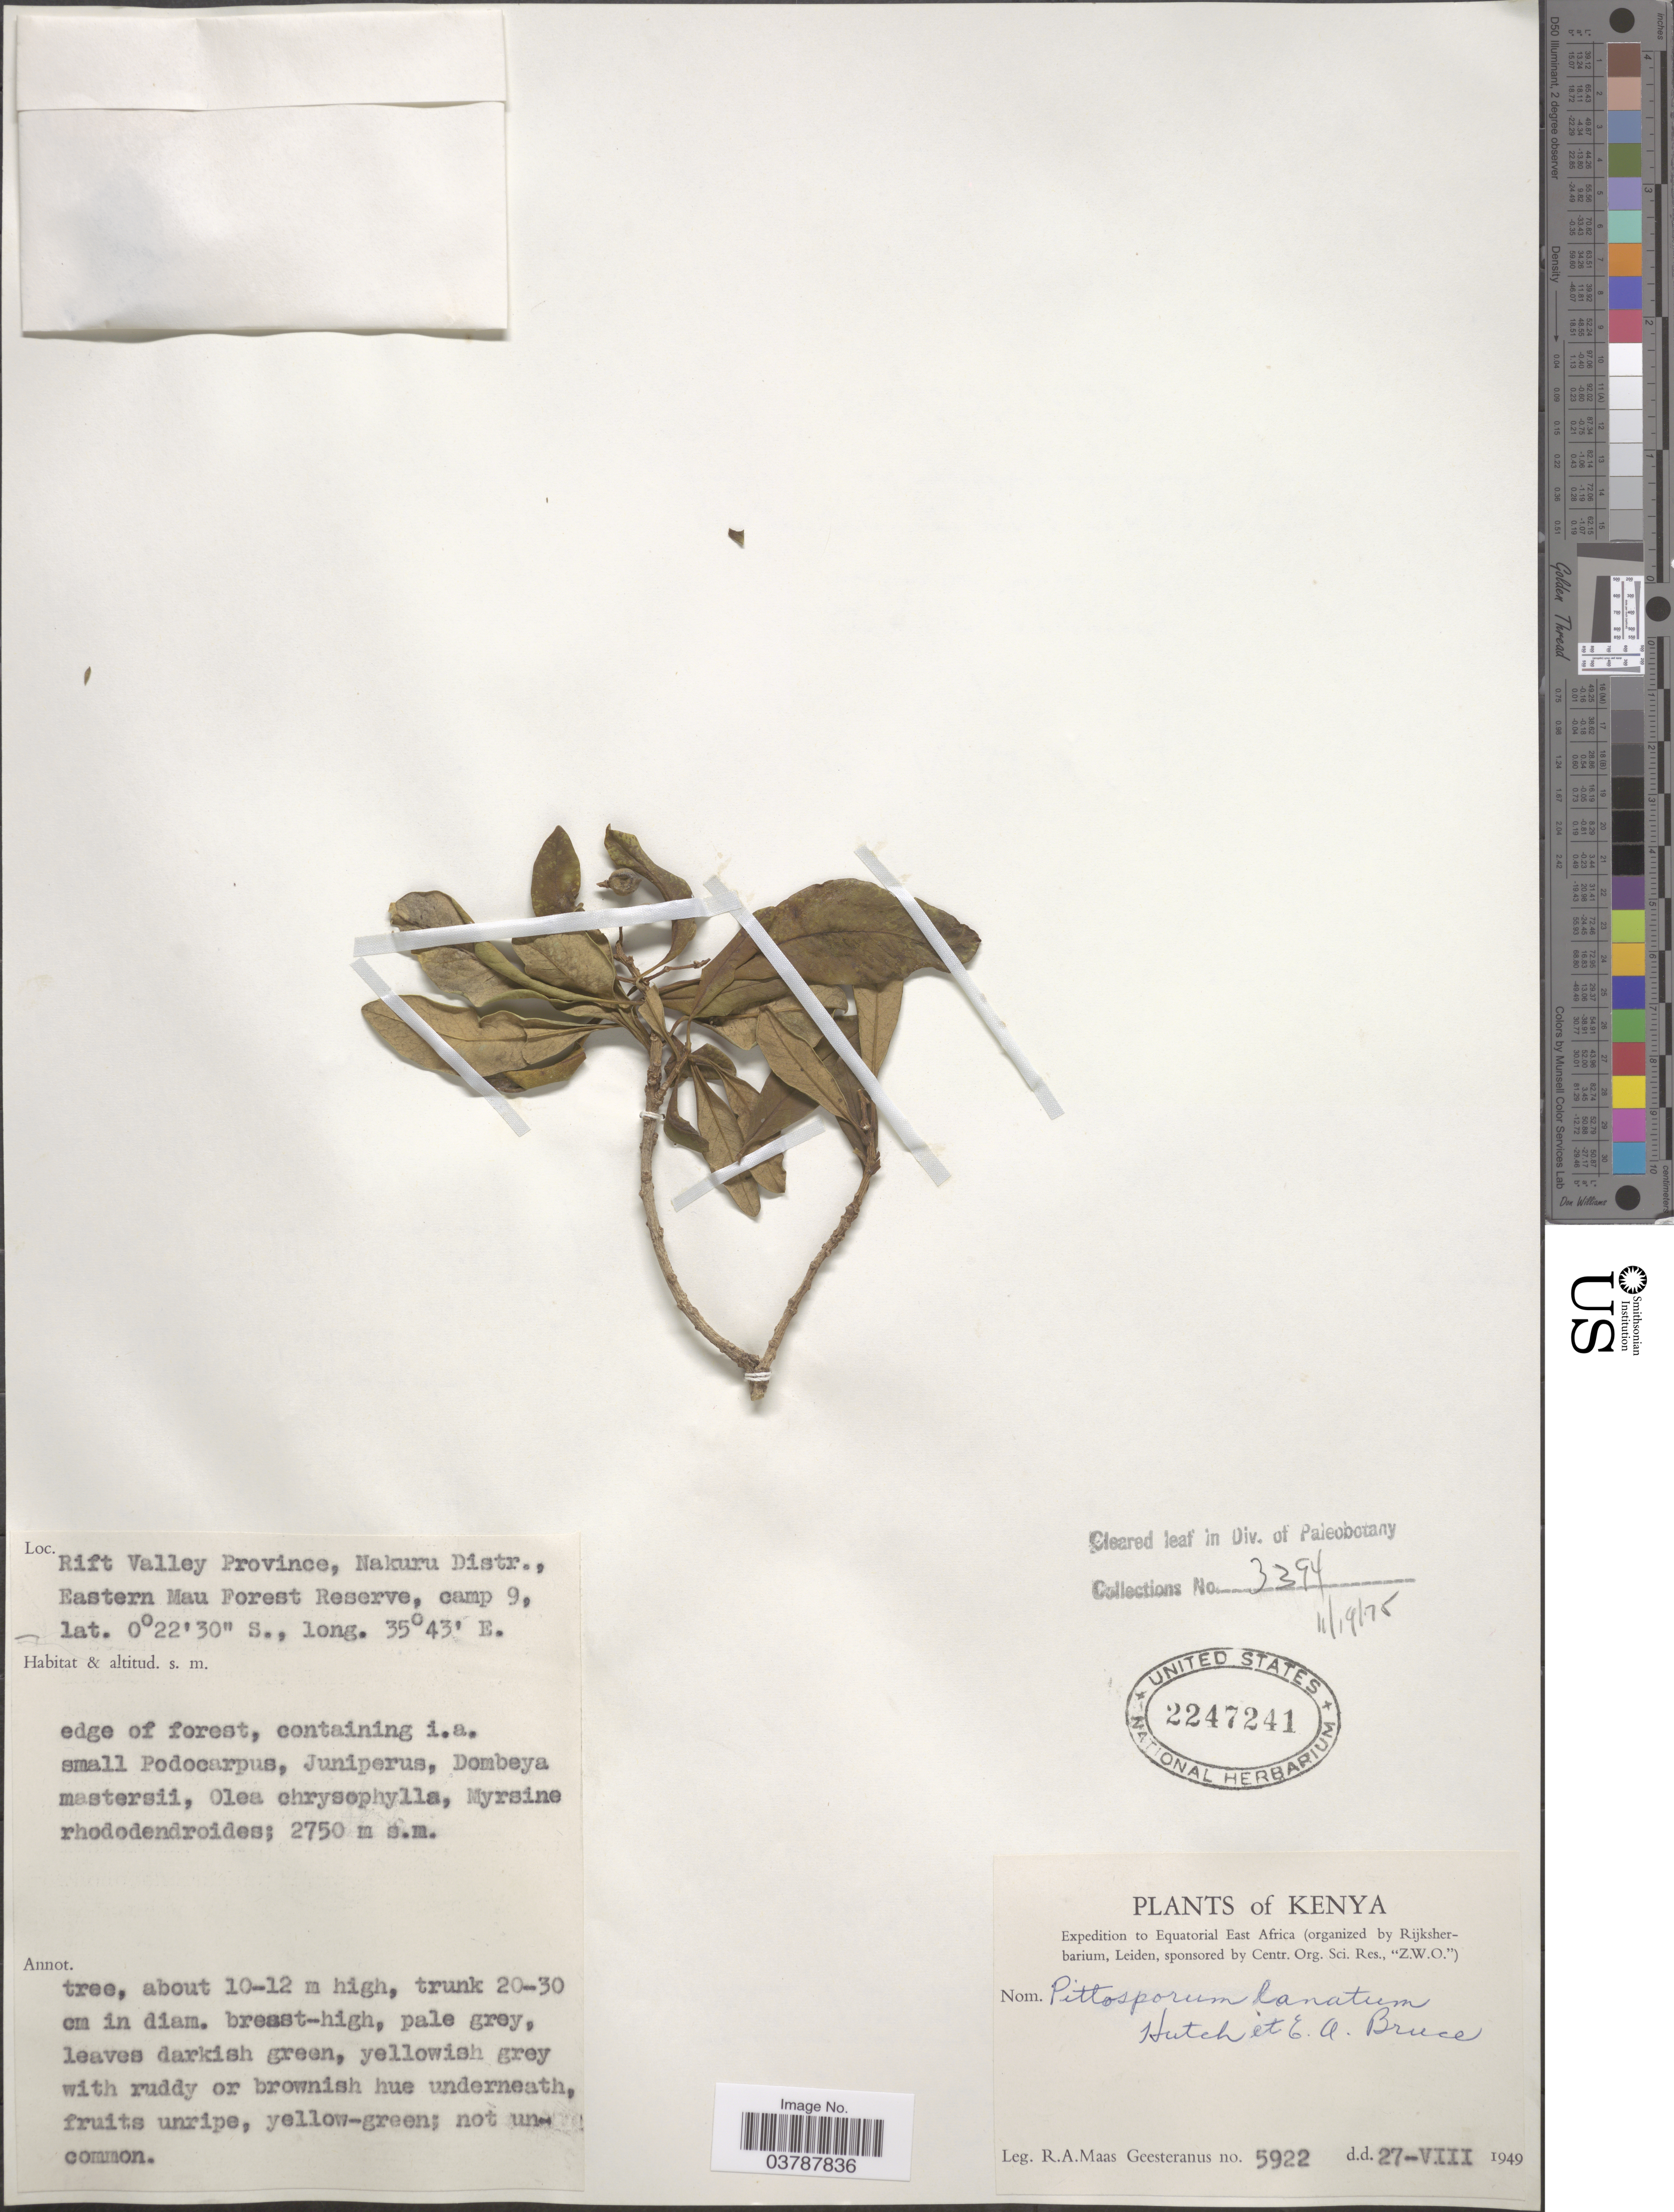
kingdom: Plantae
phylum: Tracheophyta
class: Magnoliopsida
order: Apiales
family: Pittosporaceae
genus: Pittosporum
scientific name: Pittosporum lanatum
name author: Hutch. & E.A. Bruce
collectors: R. A. Maas Geesteranus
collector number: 5922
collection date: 1949-08-27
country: Kenya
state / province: Nakuru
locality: Rift Valley Province, Nakuru Distr., Eastern Mau Forest Reserve, camp 9. Equatorial East Africa.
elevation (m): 2750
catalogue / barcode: US 2247241